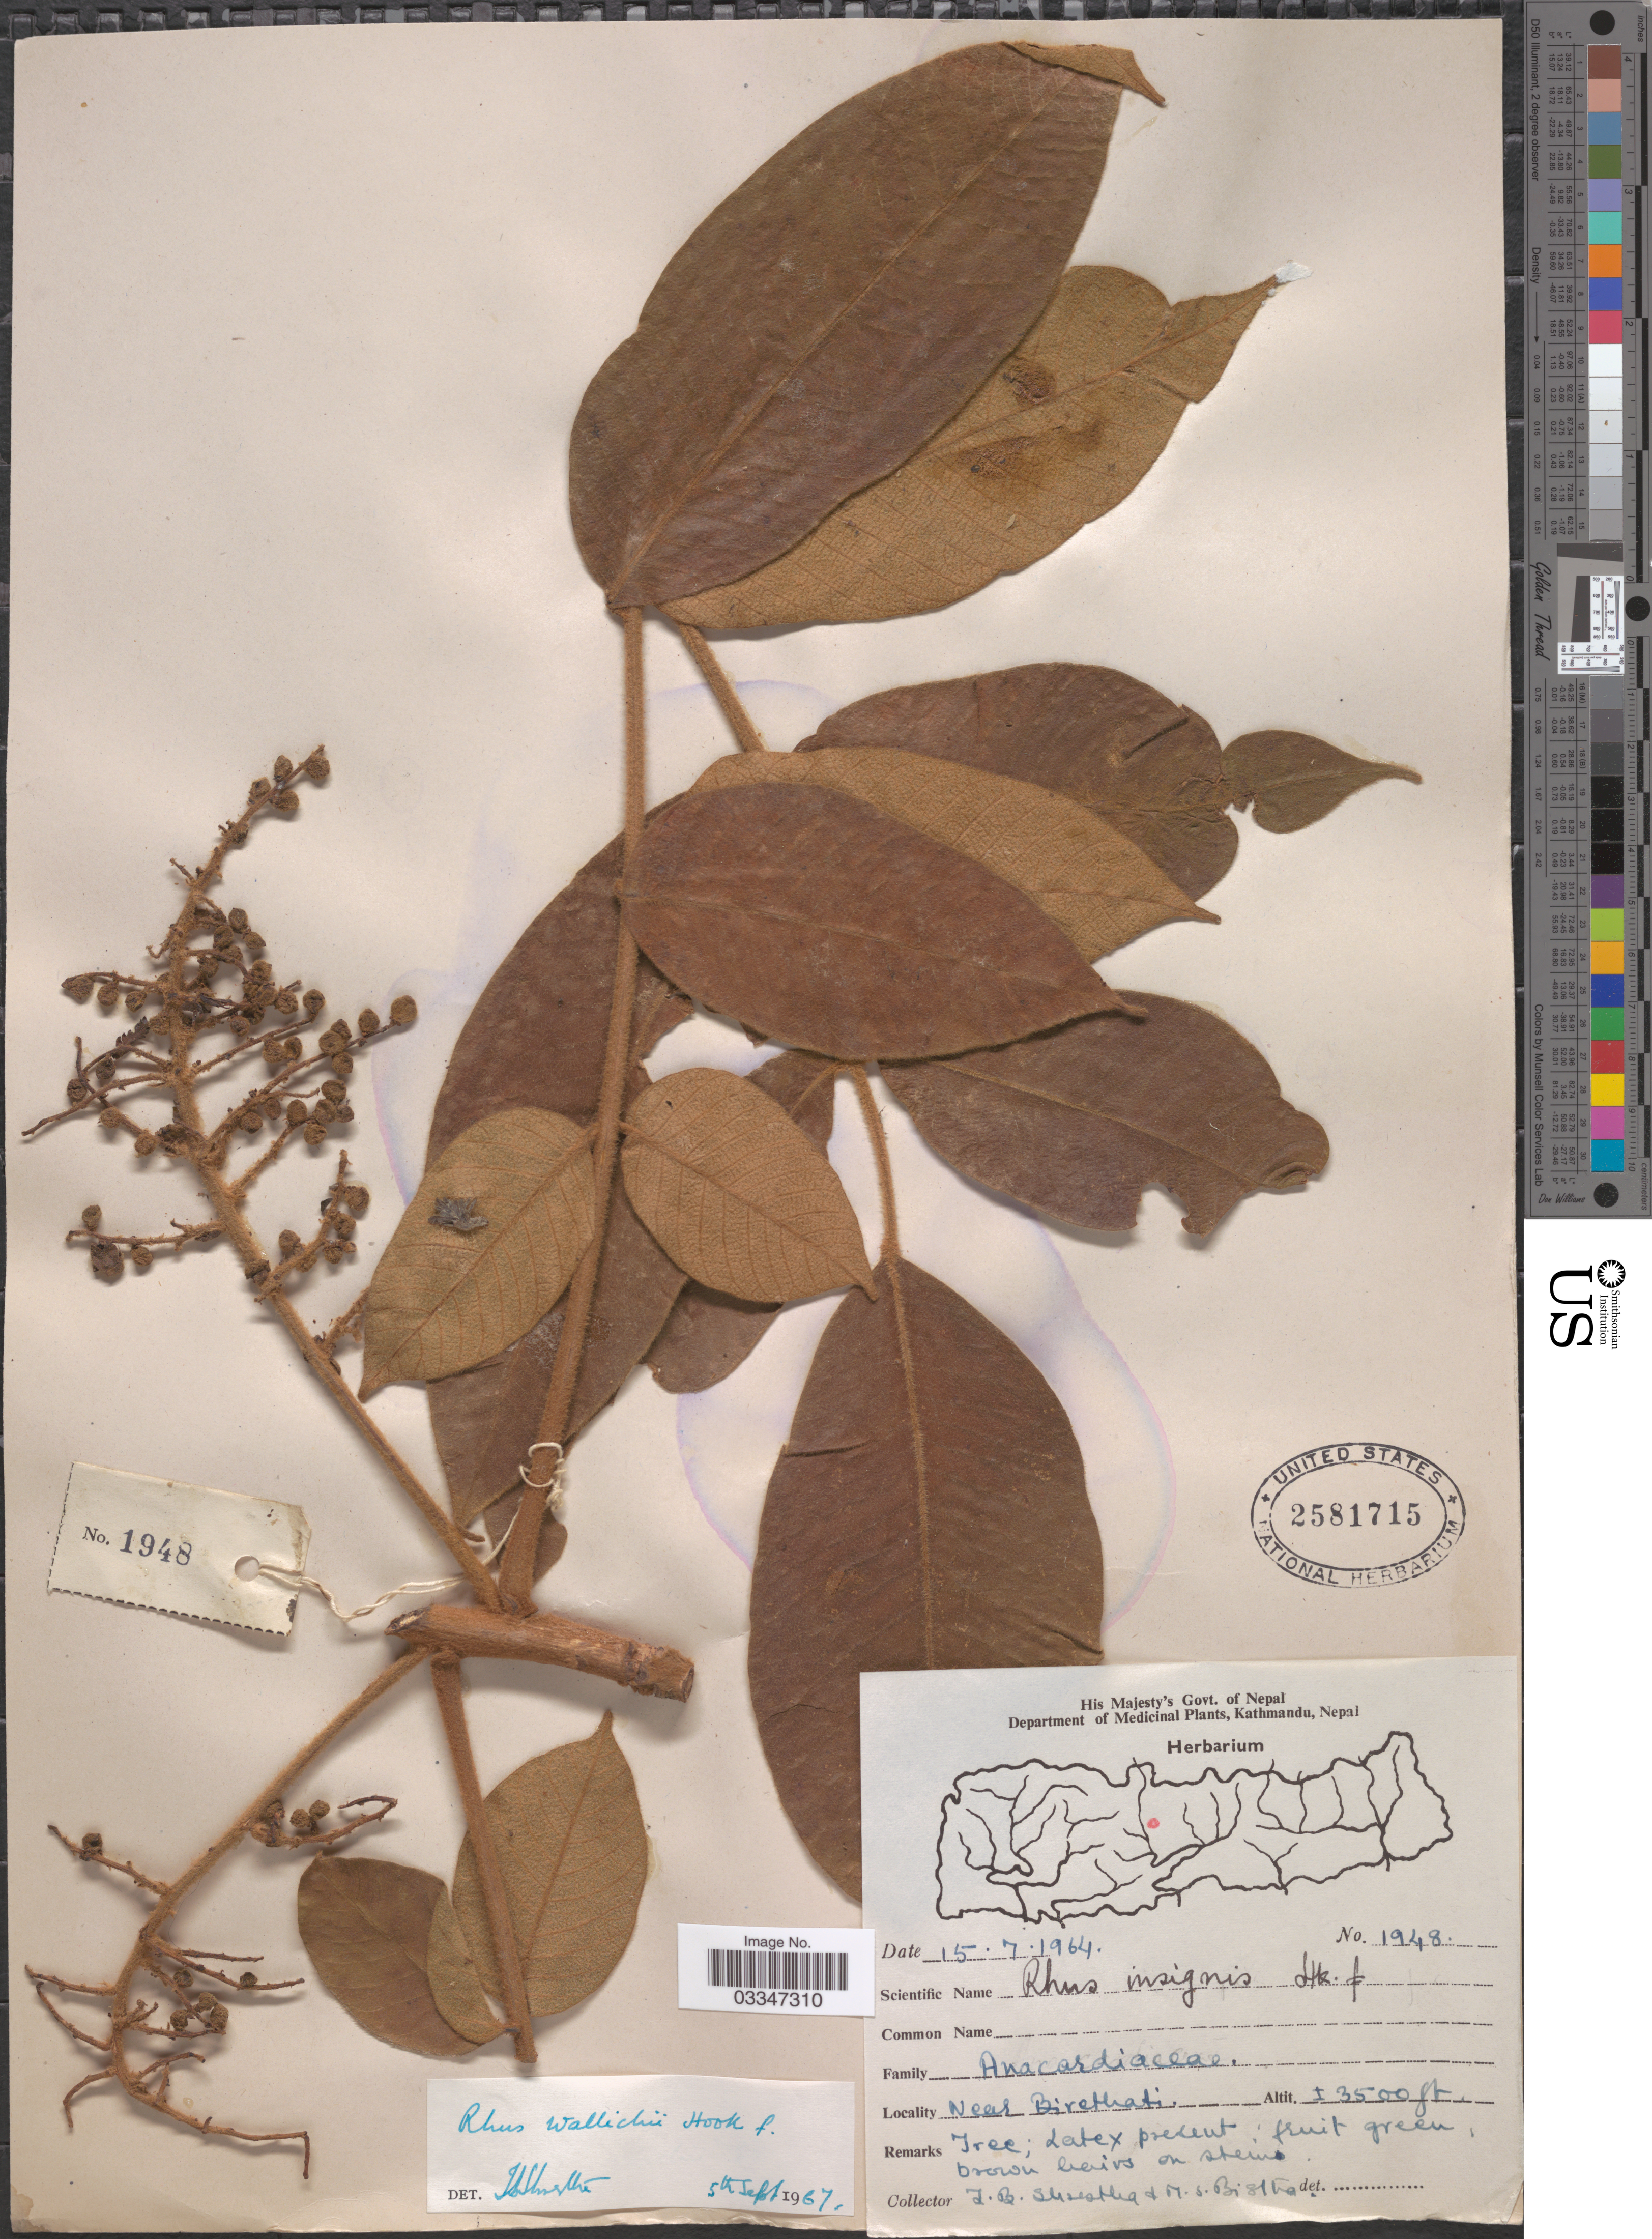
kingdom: Plantae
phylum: Tracheophyta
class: Magnoliopsida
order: Sapindales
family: Anacardiaceae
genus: Rhus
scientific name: Rhus wallichii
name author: Hook. f.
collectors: T. B. Shrestha & M. Bistha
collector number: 1948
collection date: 1964-07-15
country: Nepal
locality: Near Birethati.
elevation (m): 1067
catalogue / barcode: US 2581715